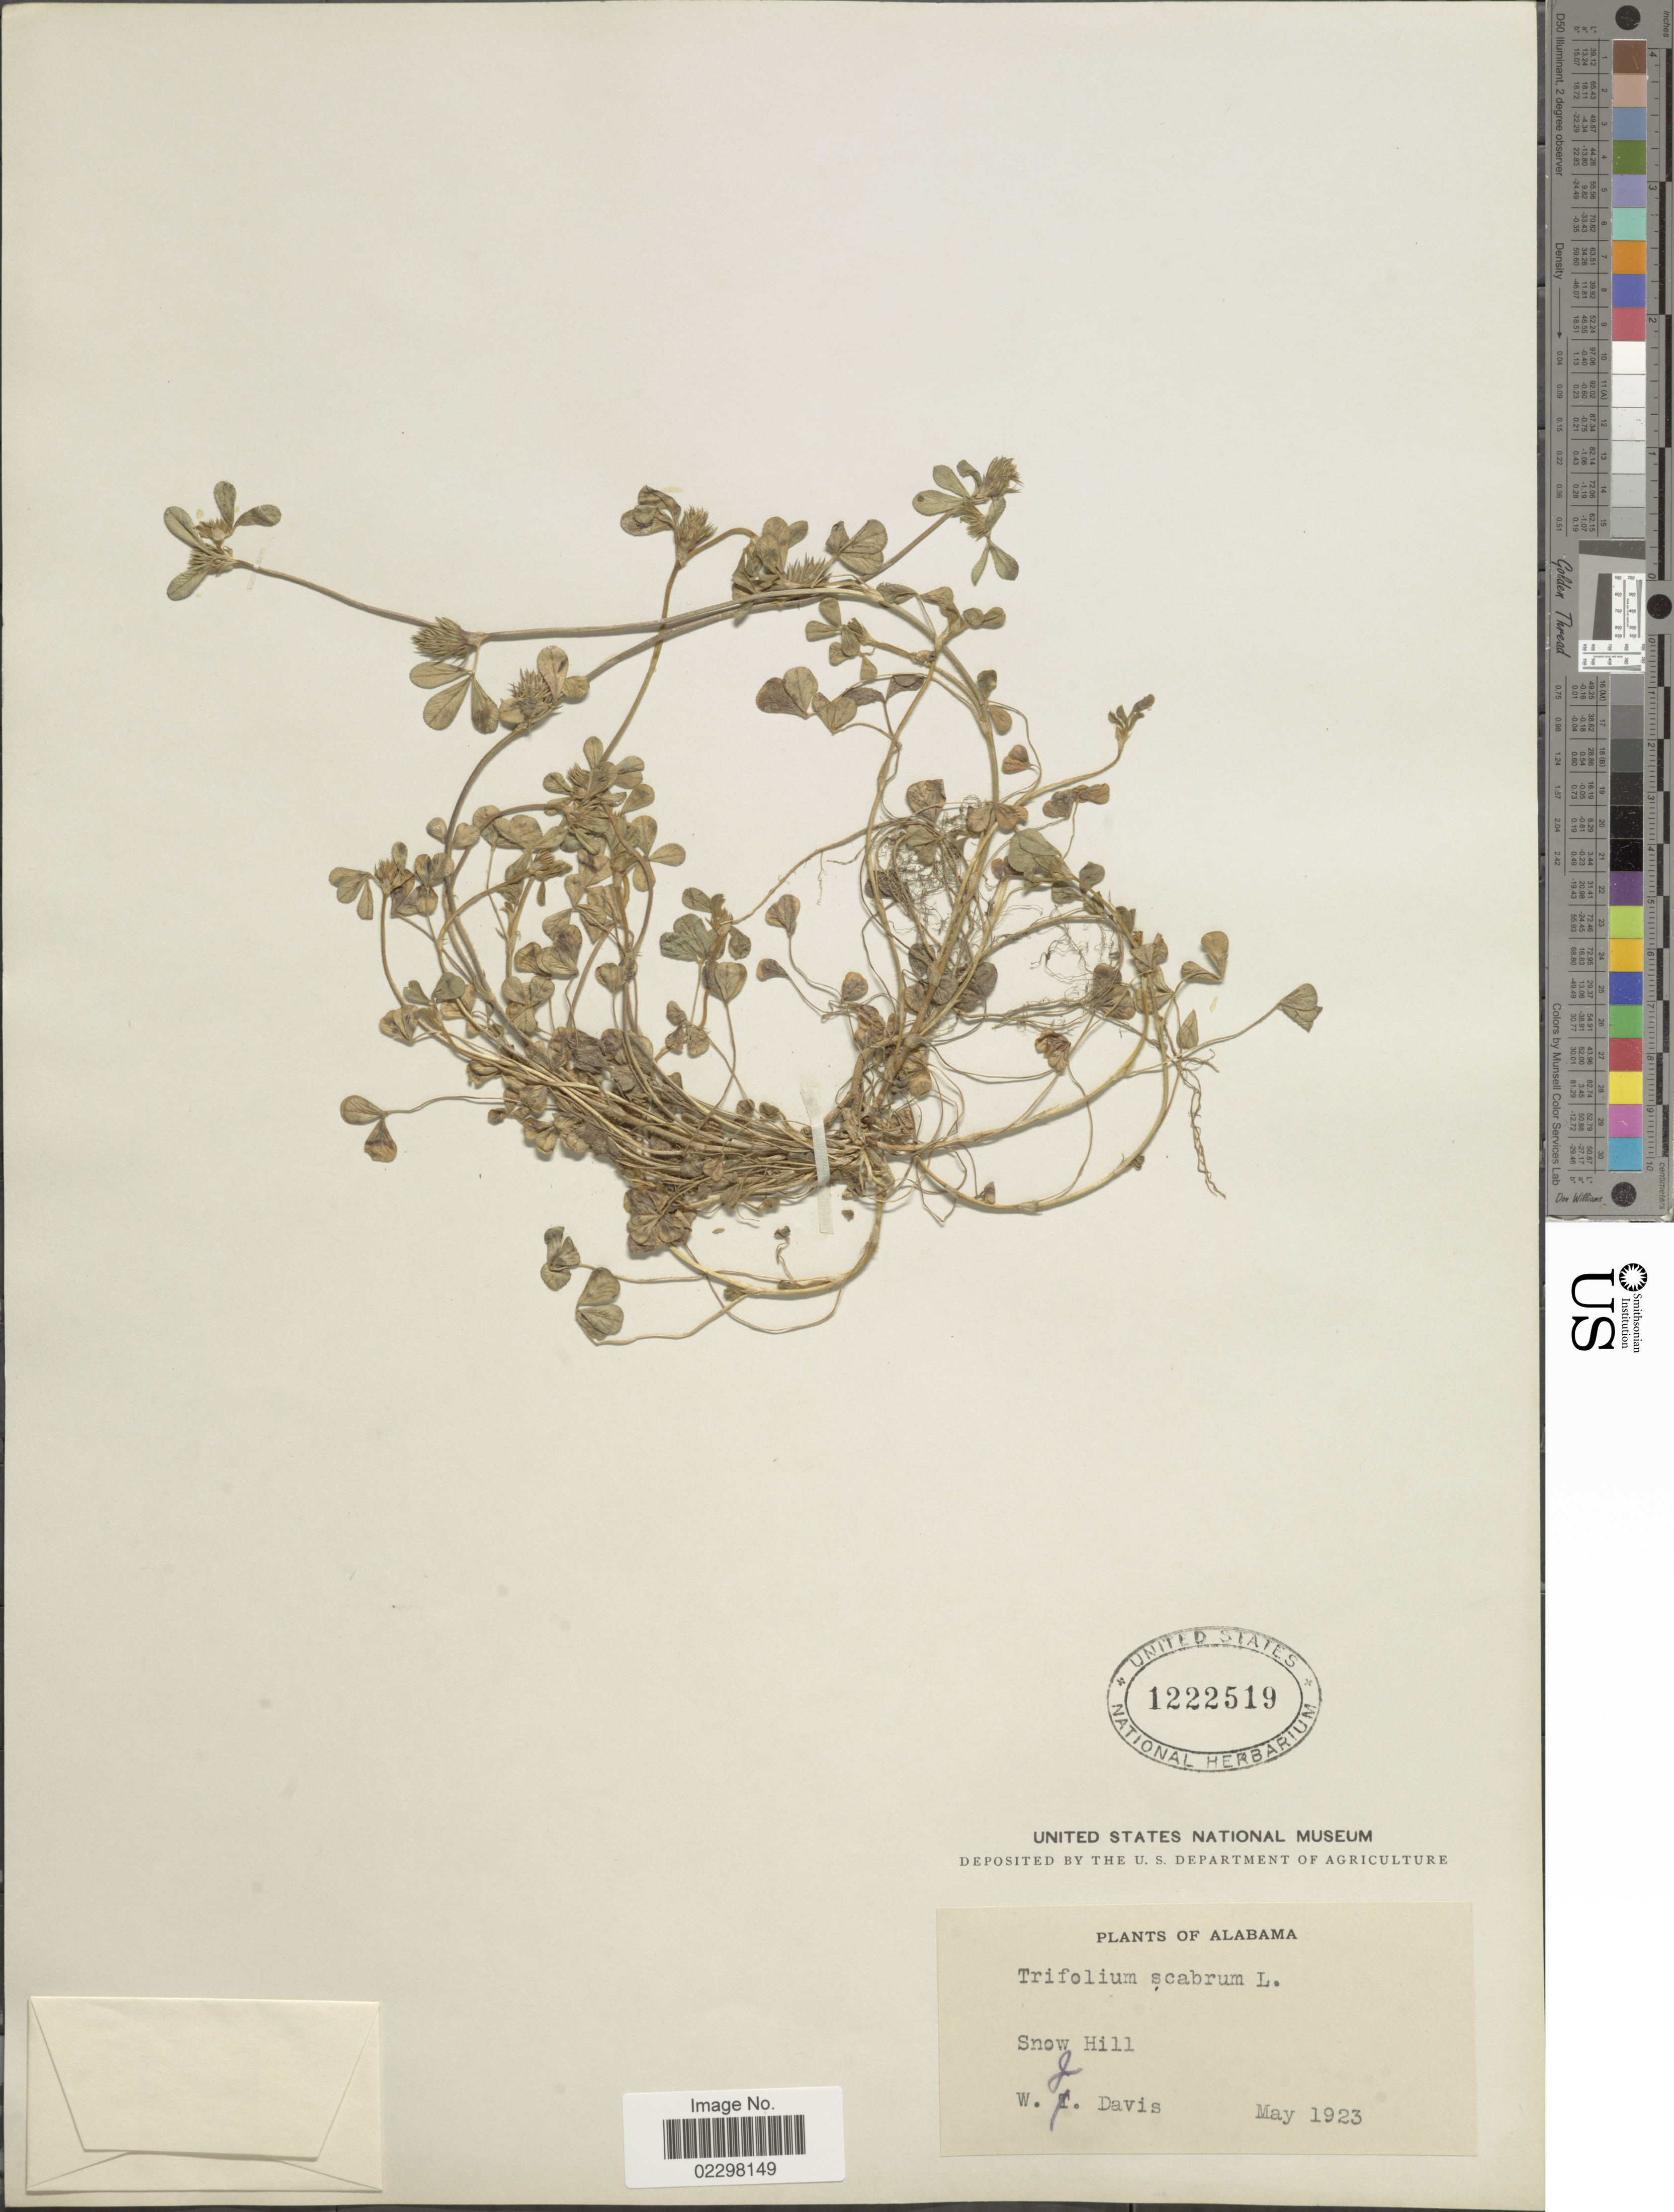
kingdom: Plantae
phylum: Tracheophyta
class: Magnoliopsida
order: Fabales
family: Fabaceae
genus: Trifolium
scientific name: Trifolium scabrum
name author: L.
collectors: W. Davis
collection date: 1923-05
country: United States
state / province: Alabama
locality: Snow Hill.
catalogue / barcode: US 1222519